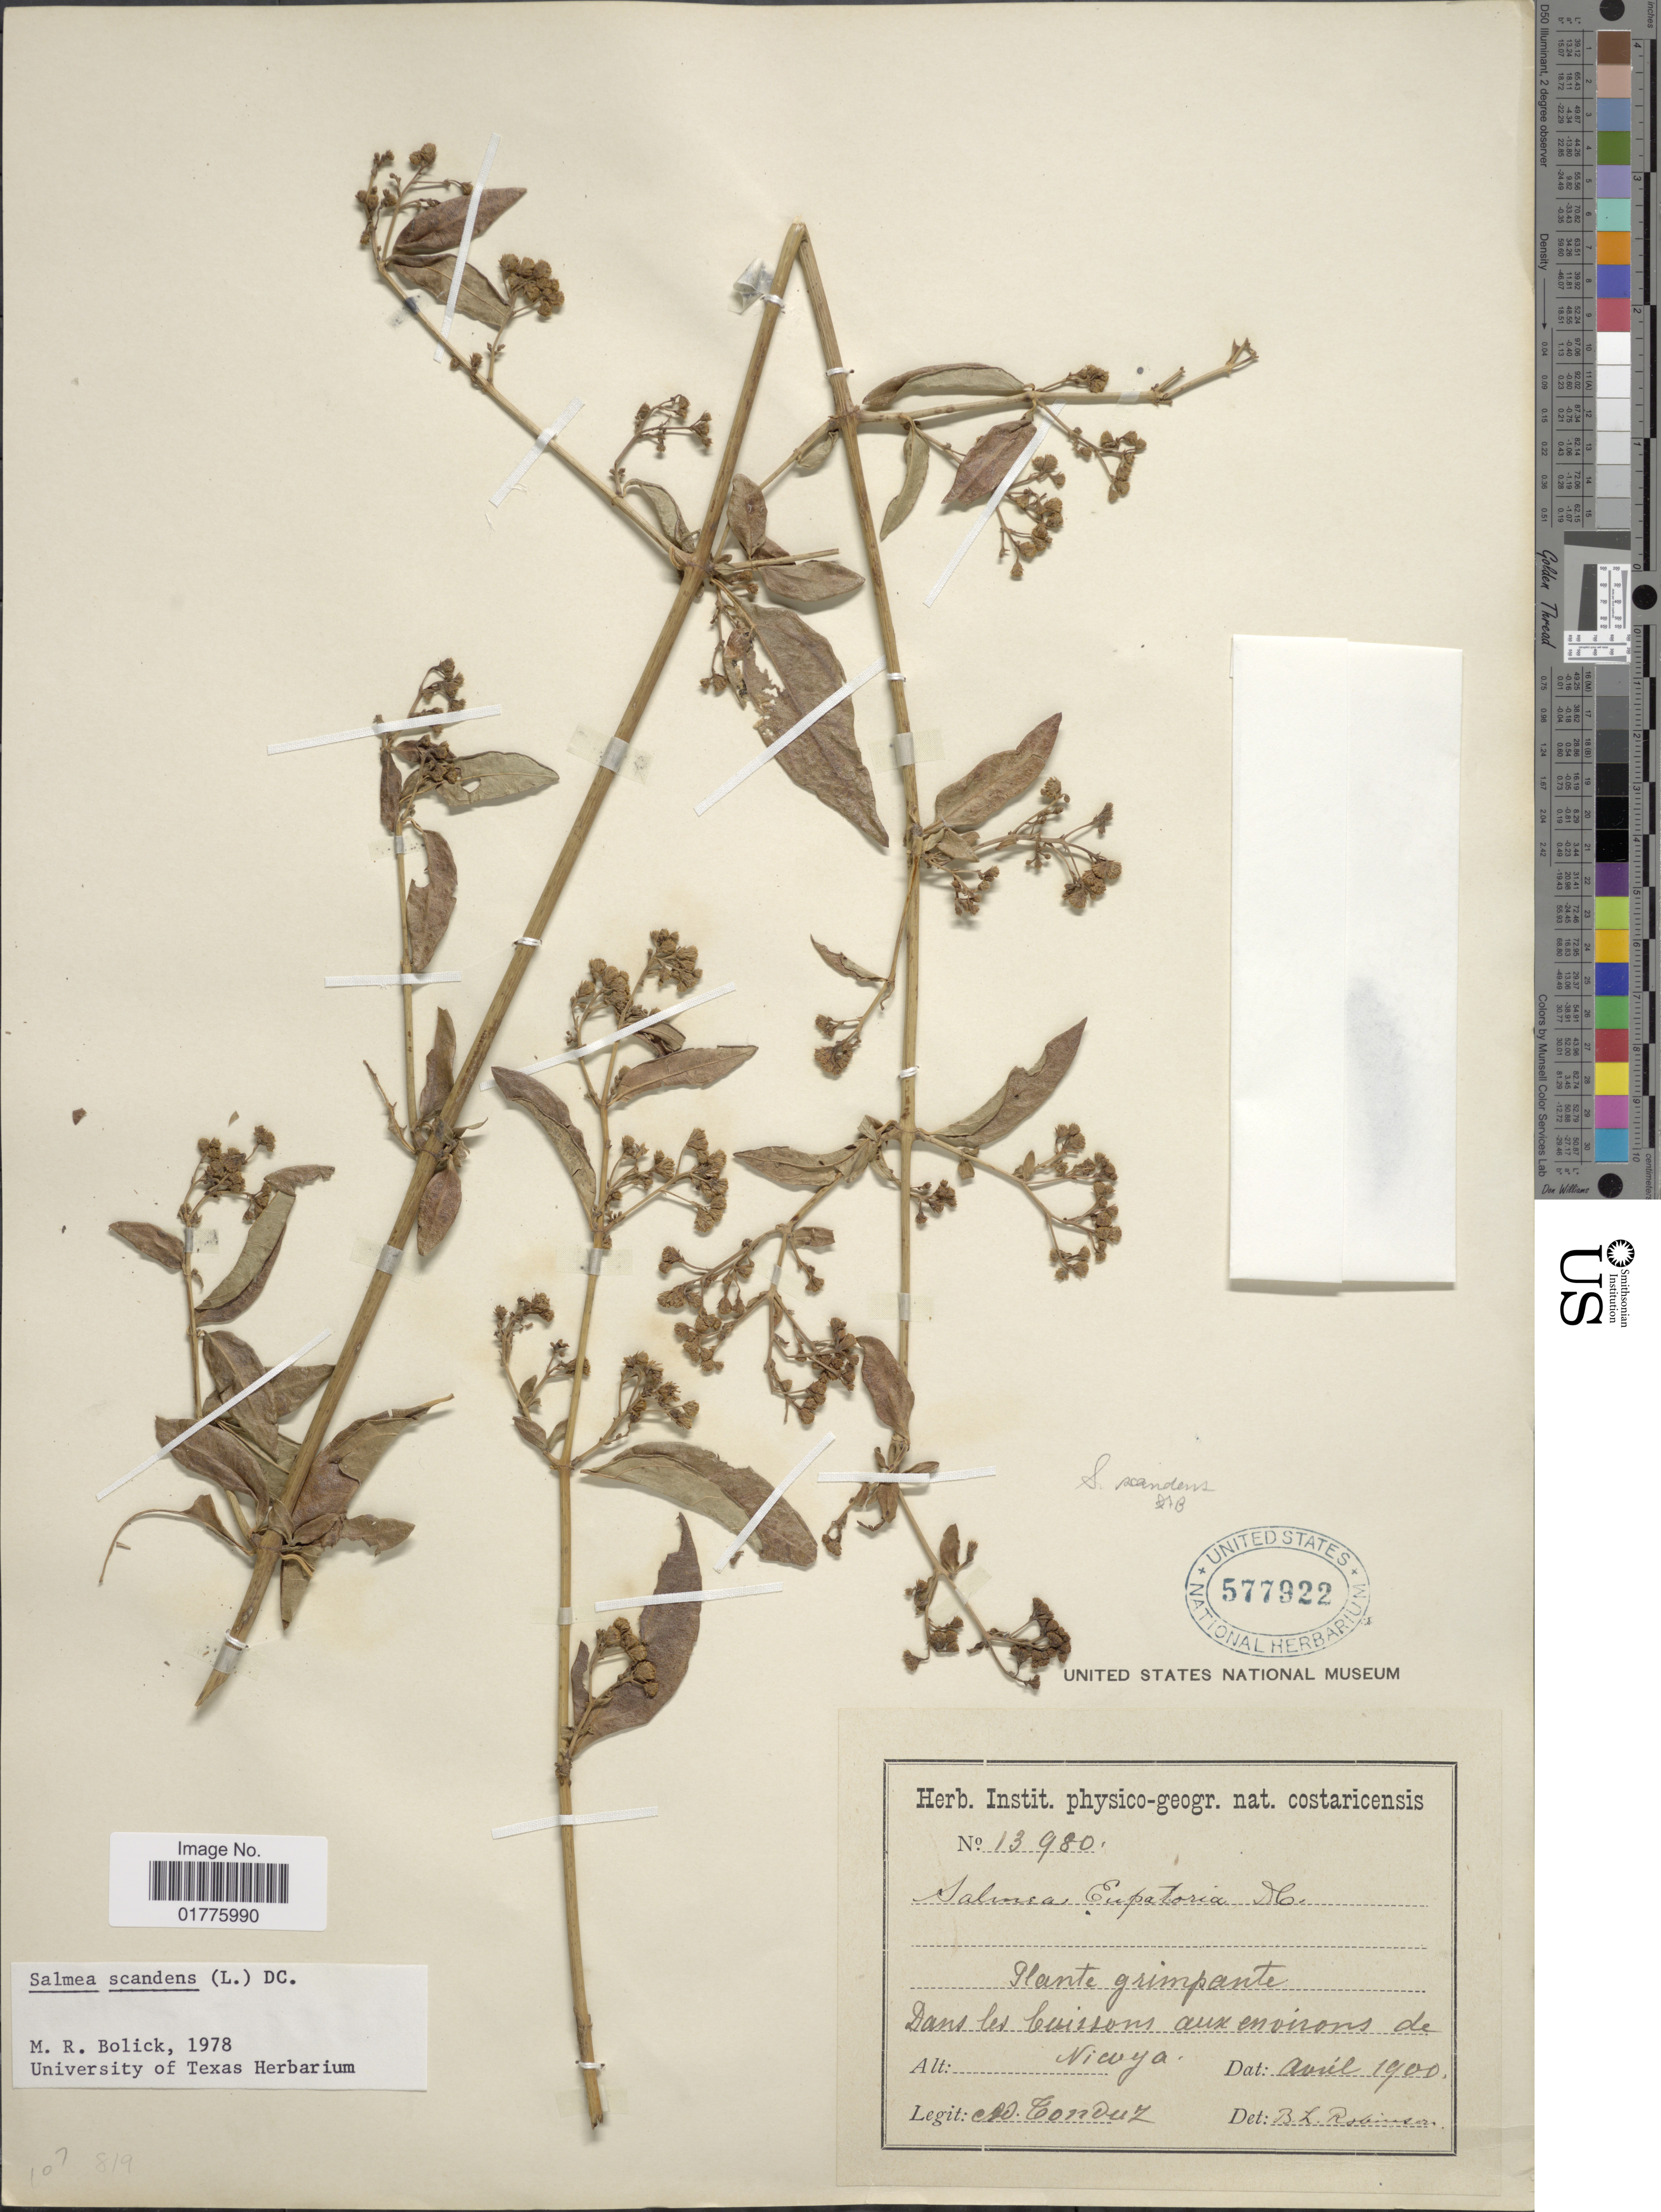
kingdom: Plantae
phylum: Tracheophyta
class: Magnoliopsida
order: Asterales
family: Asteraceae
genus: Salmea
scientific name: Salmea scandens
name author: (L.) DC.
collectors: A. Tonduz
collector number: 13980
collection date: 1900-04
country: Costa Rica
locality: Dans les buizzons aux environs de Nicoya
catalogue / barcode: US 577922